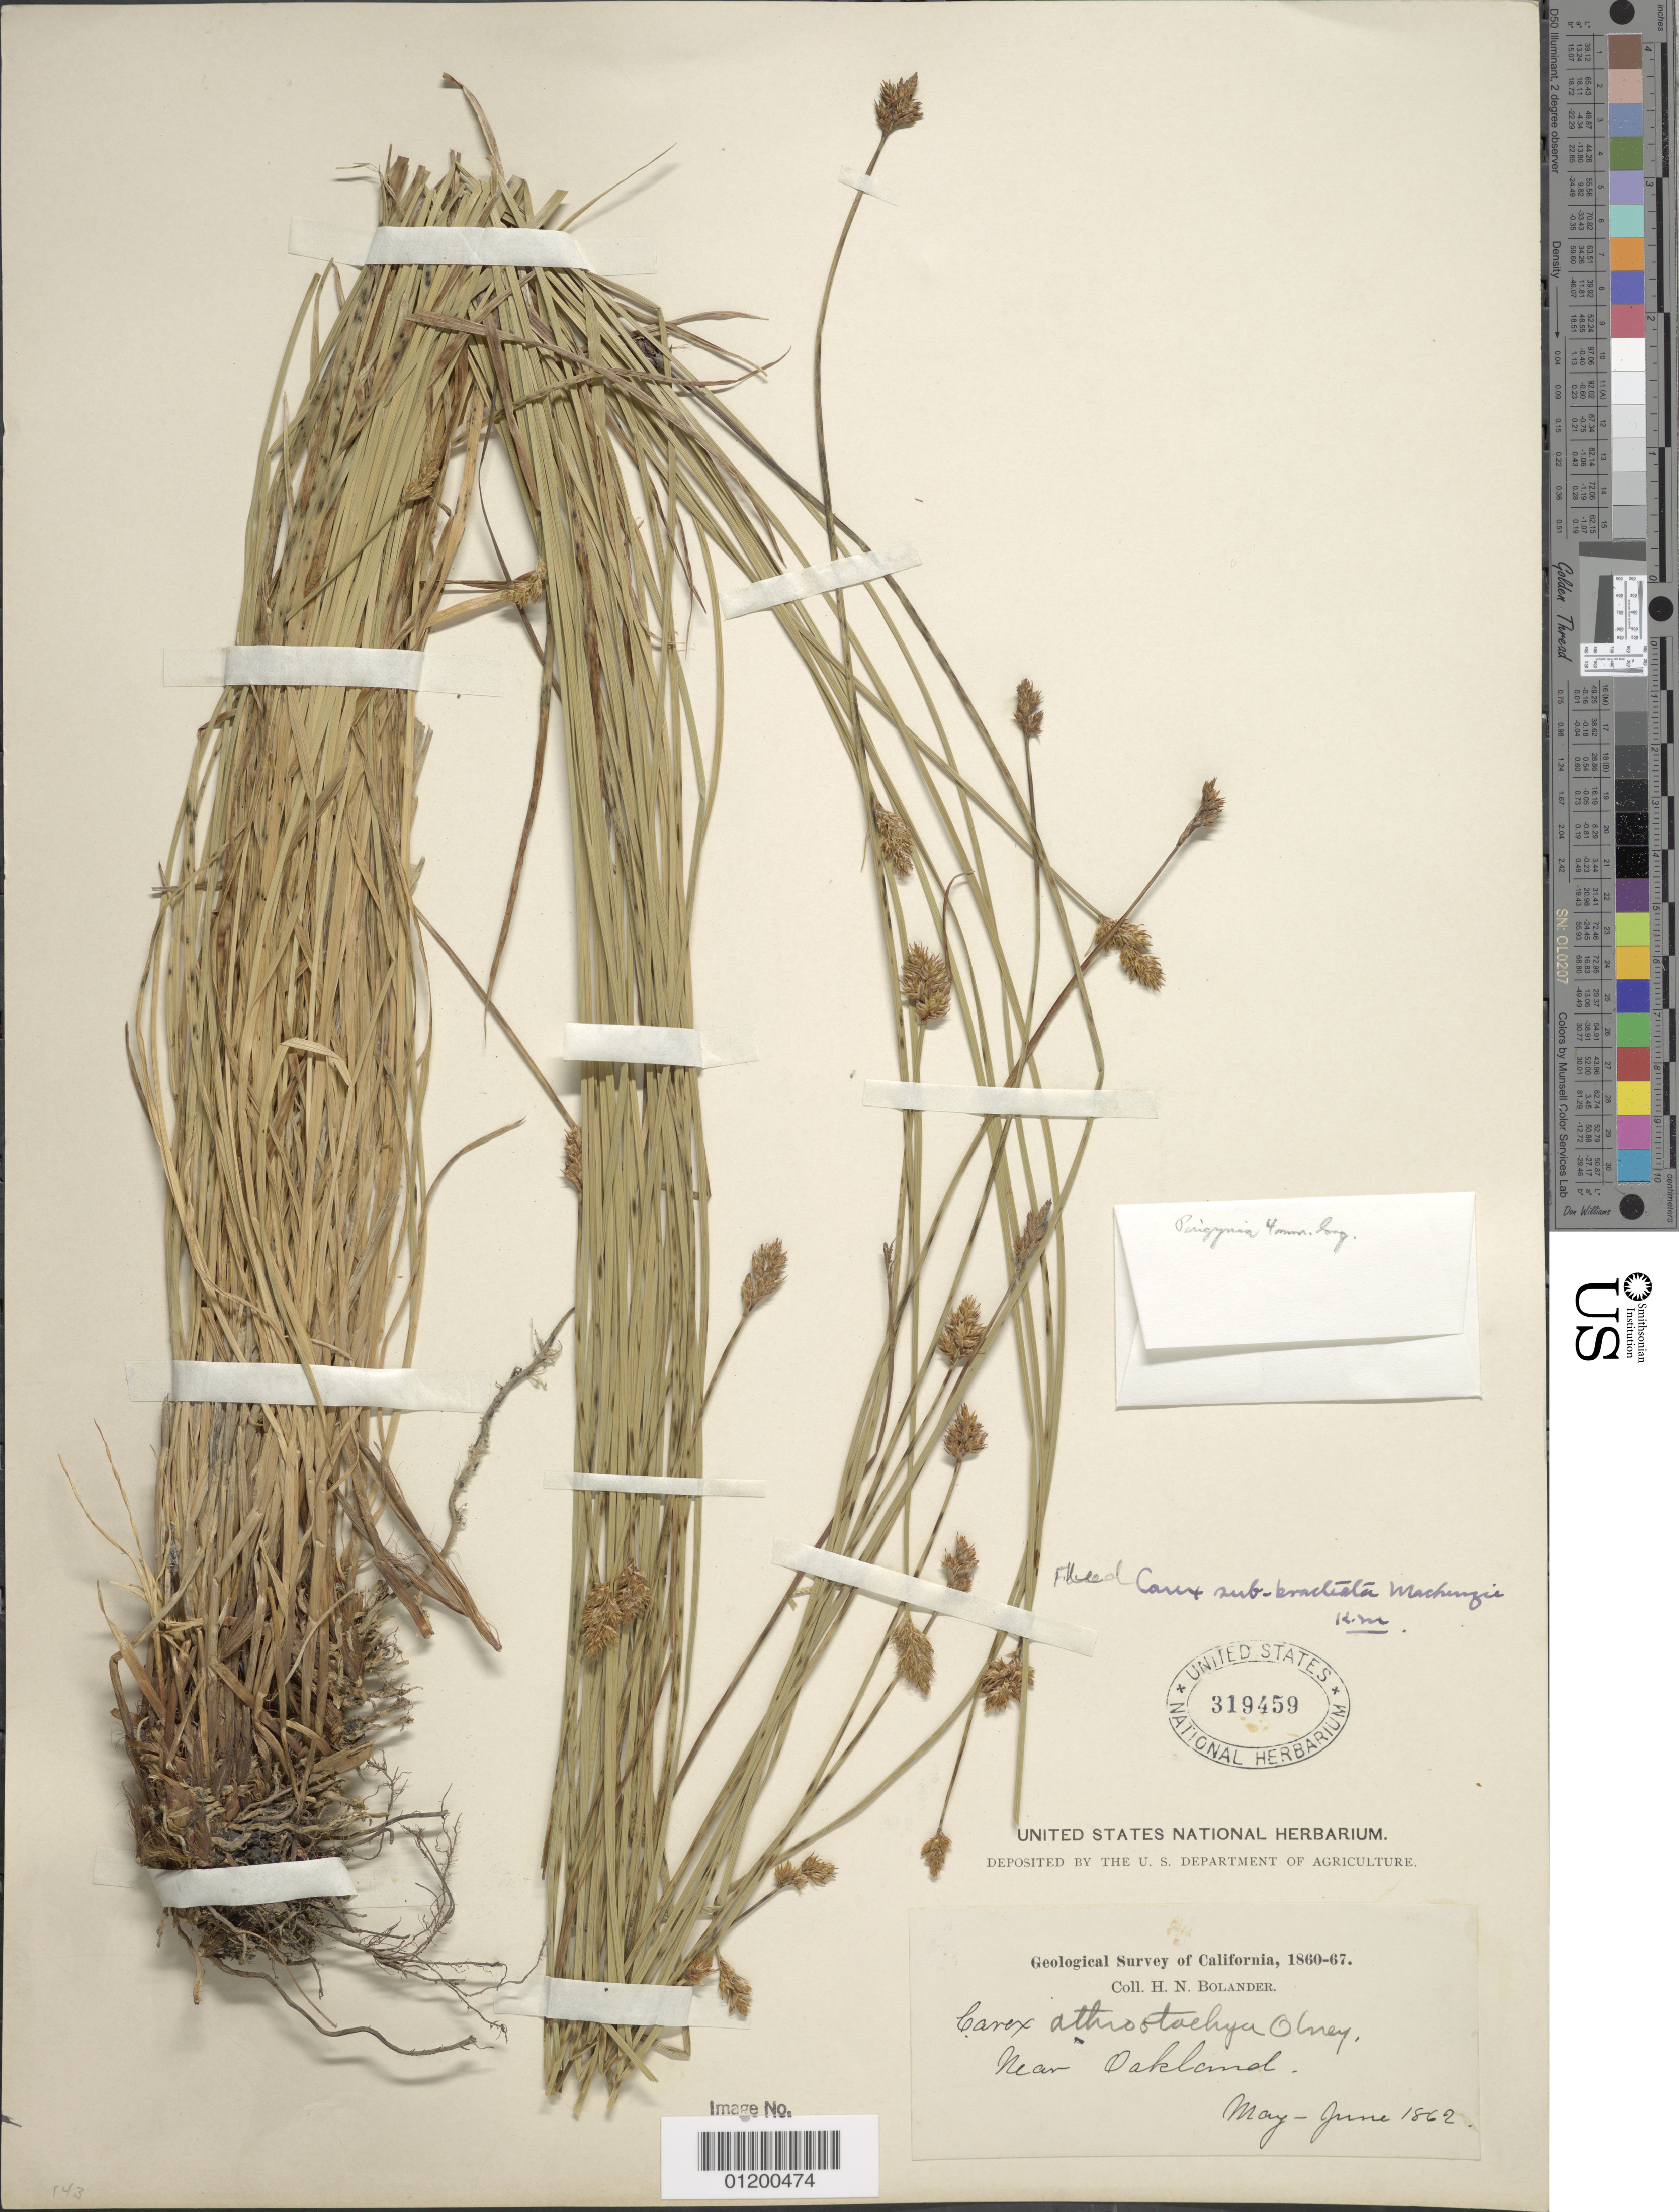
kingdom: Plantae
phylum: Tracheophyta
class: Liliopsida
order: Poales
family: Cyperaceae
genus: Carex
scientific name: Carex subbracteata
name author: Mack.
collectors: H. Bolander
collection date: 1862-05/1862-06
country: United States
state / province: California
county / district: Alameda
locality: Near Oakland.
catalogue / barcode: US 319459